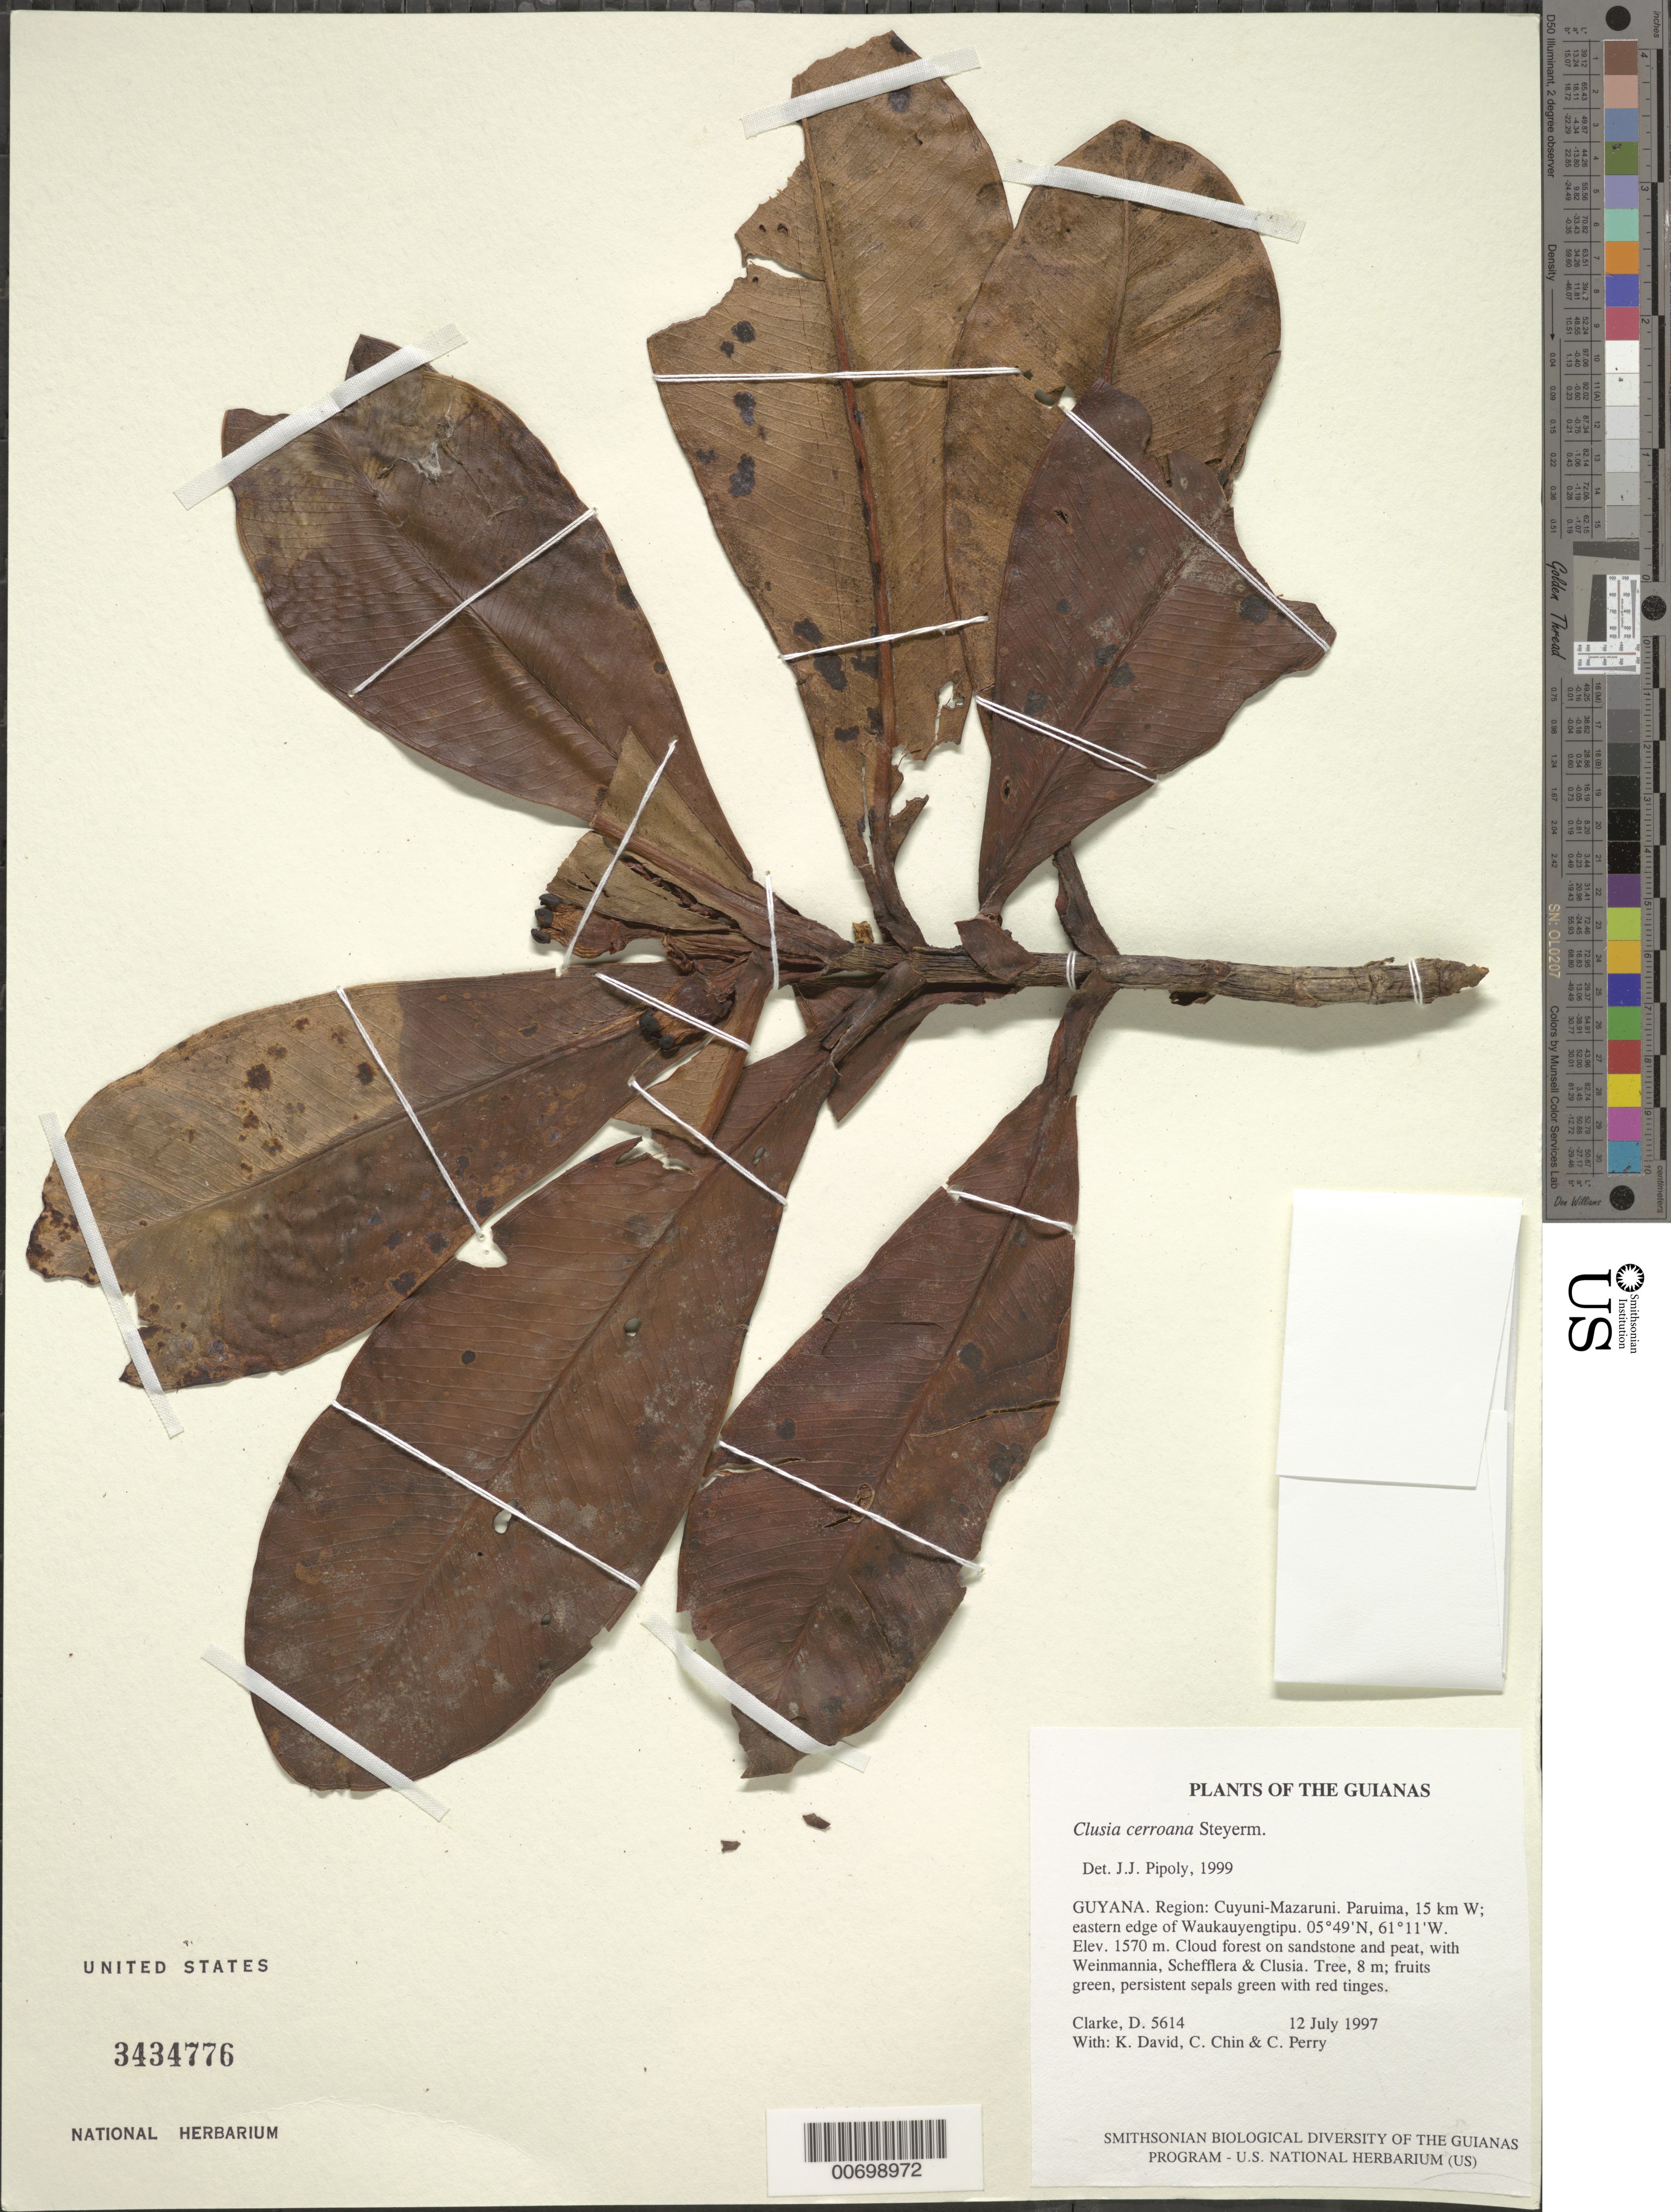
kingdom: Plantae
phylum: Tracheophyta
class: Magnoliopsida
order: Malpighiales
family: Clusiaceae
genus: Clusia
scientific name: Clusia cerroana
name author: Steyerm.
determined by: Pipoly, J. J., III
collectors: H. D. Clarke, K. David, C. Chin & C. Perry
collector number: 5614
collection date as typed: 12 July 1997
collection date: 1997-07-12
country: Guyana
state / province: Cuyuni-Mazaruni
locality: Paruima, 15 km W; eastern edge of Waukauyengtipu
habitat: Cloud forest on sandstone and peat, with Weinmannia, Schefflera & Clusia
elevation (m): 1570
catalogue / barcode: US 3434776